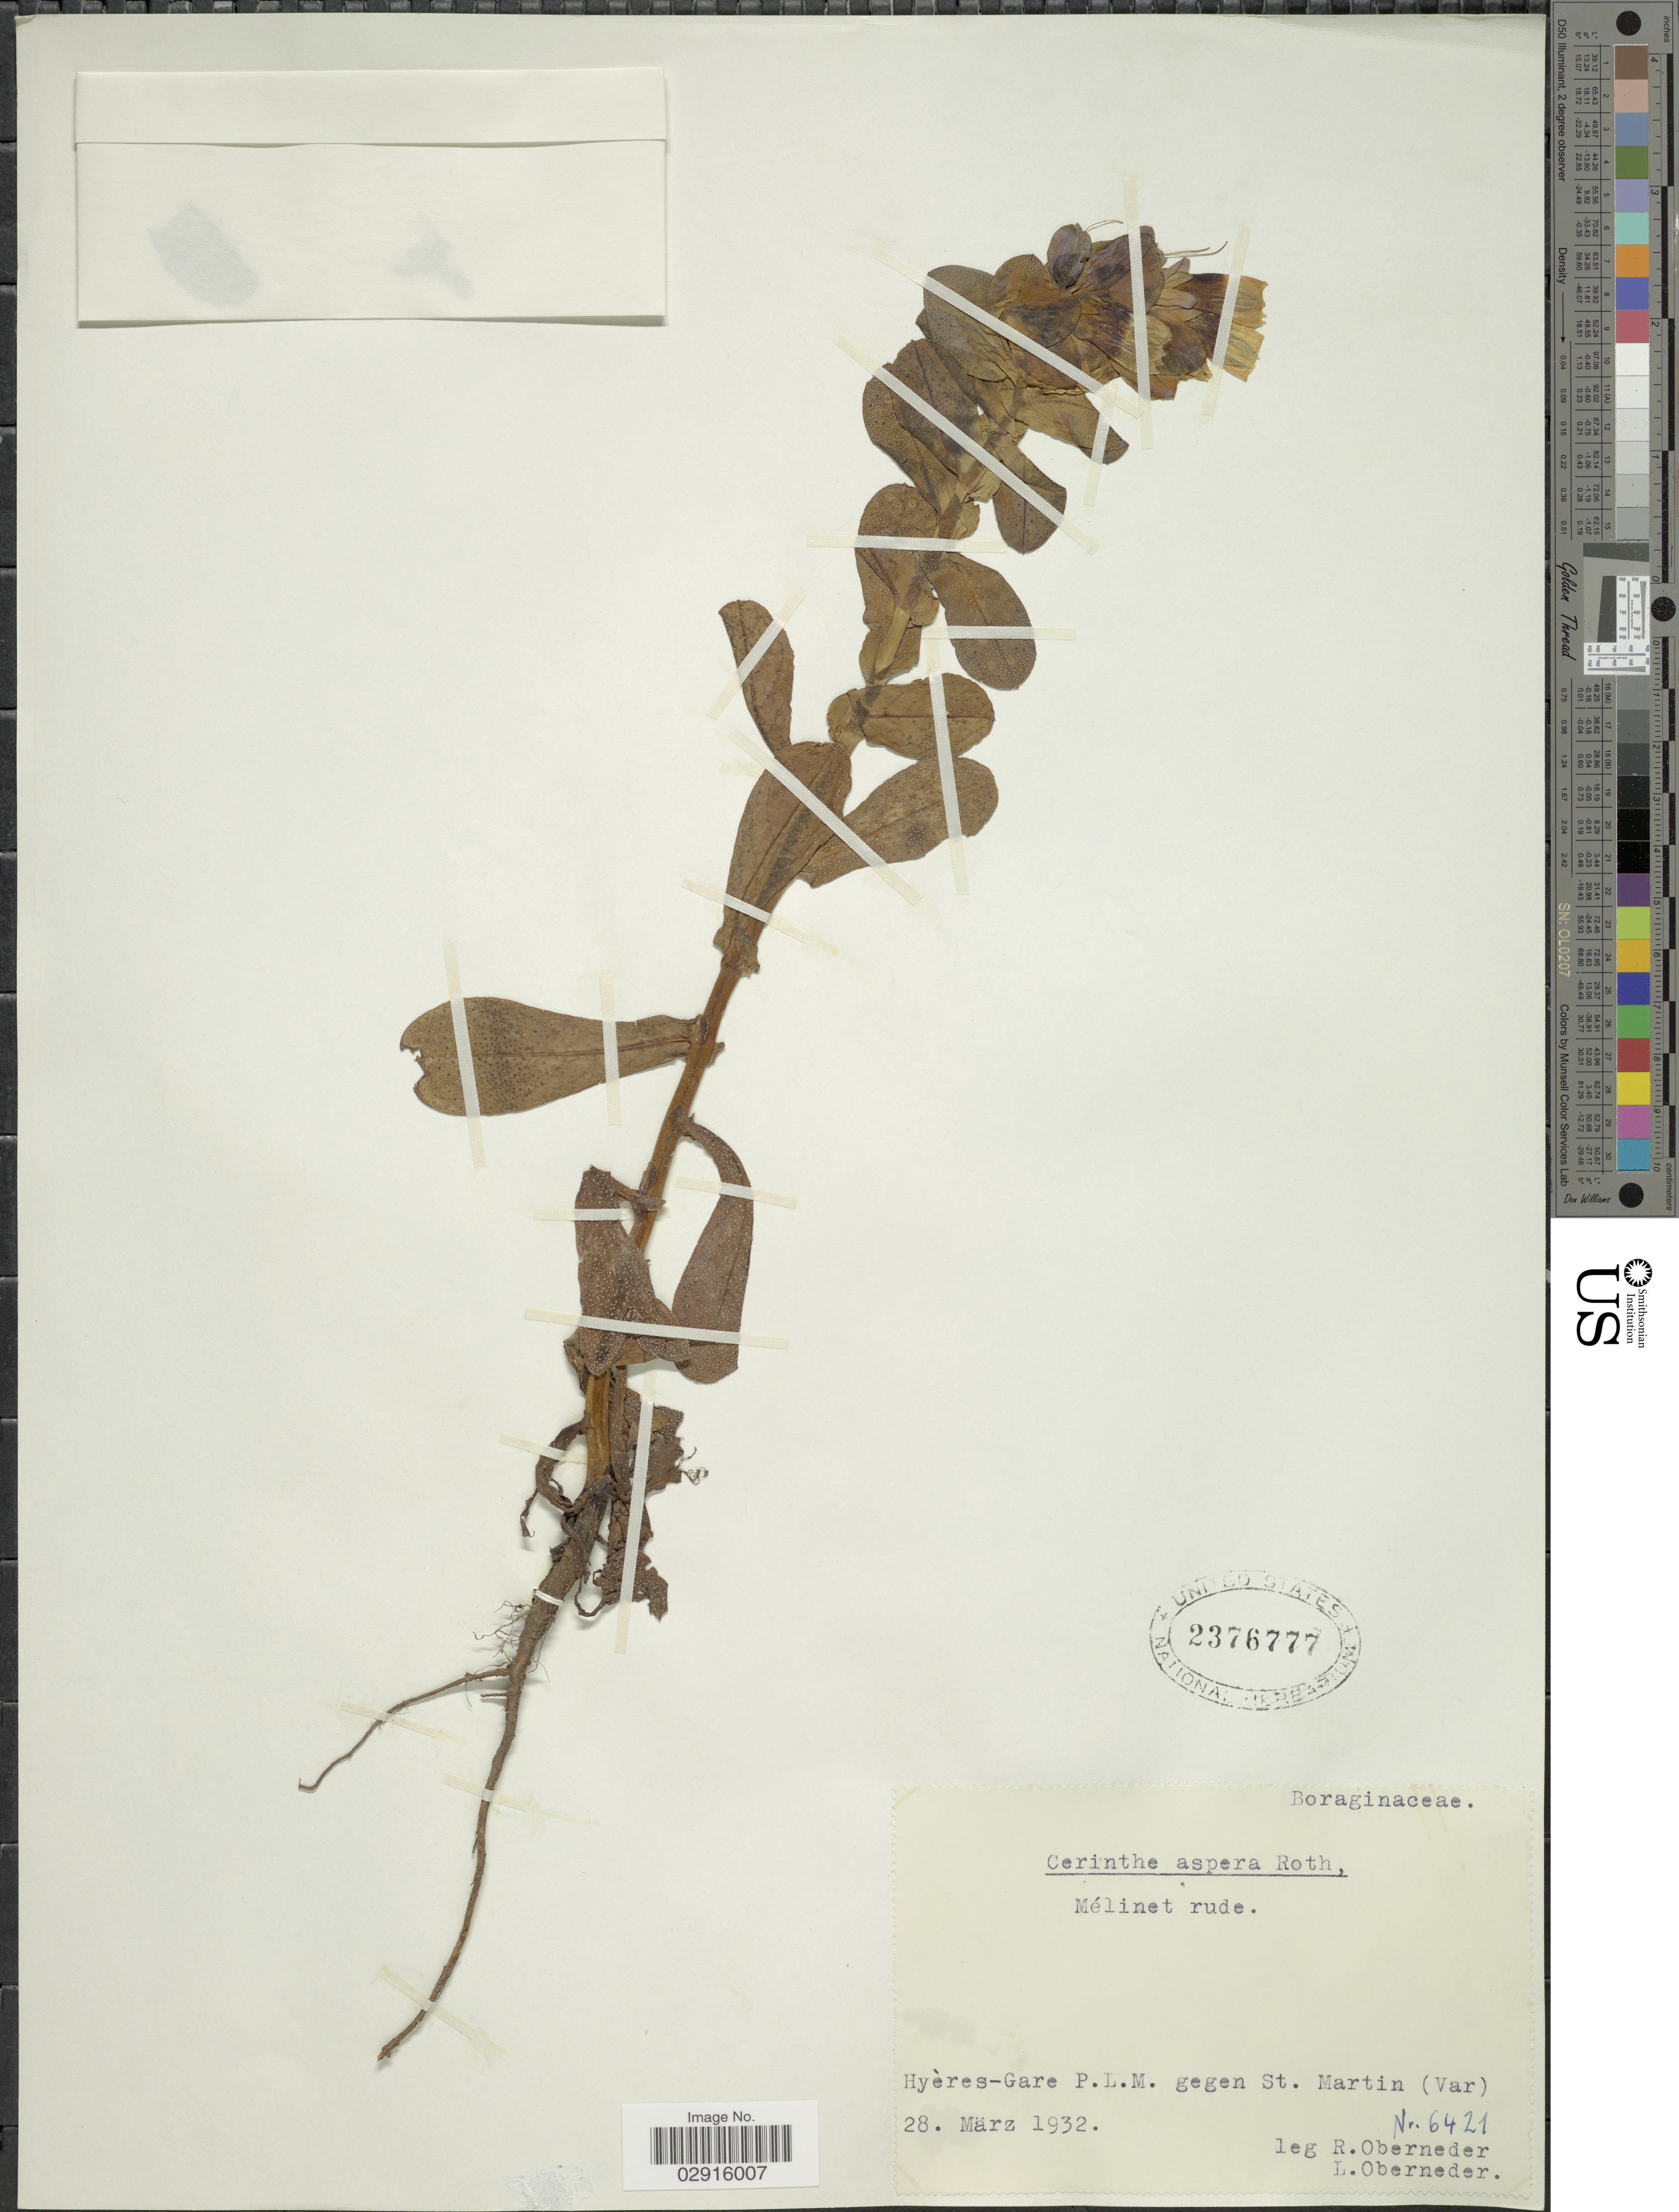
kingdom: Plantae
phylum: Tracheophyta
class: Magnoliopsida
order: Boraginales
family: Boraginaceae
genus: Cerinthe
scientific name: Cerinthe aspera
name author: A. Roth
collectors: R. Oberneder & L. Oberneder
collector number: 6421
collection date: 1932-03-28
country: France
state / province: Provence-Alpes-Côte d'Azur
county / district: Var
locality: Hyères-Gare P.L.M. gegen St. Martin (Var).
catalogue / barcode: US 2376777